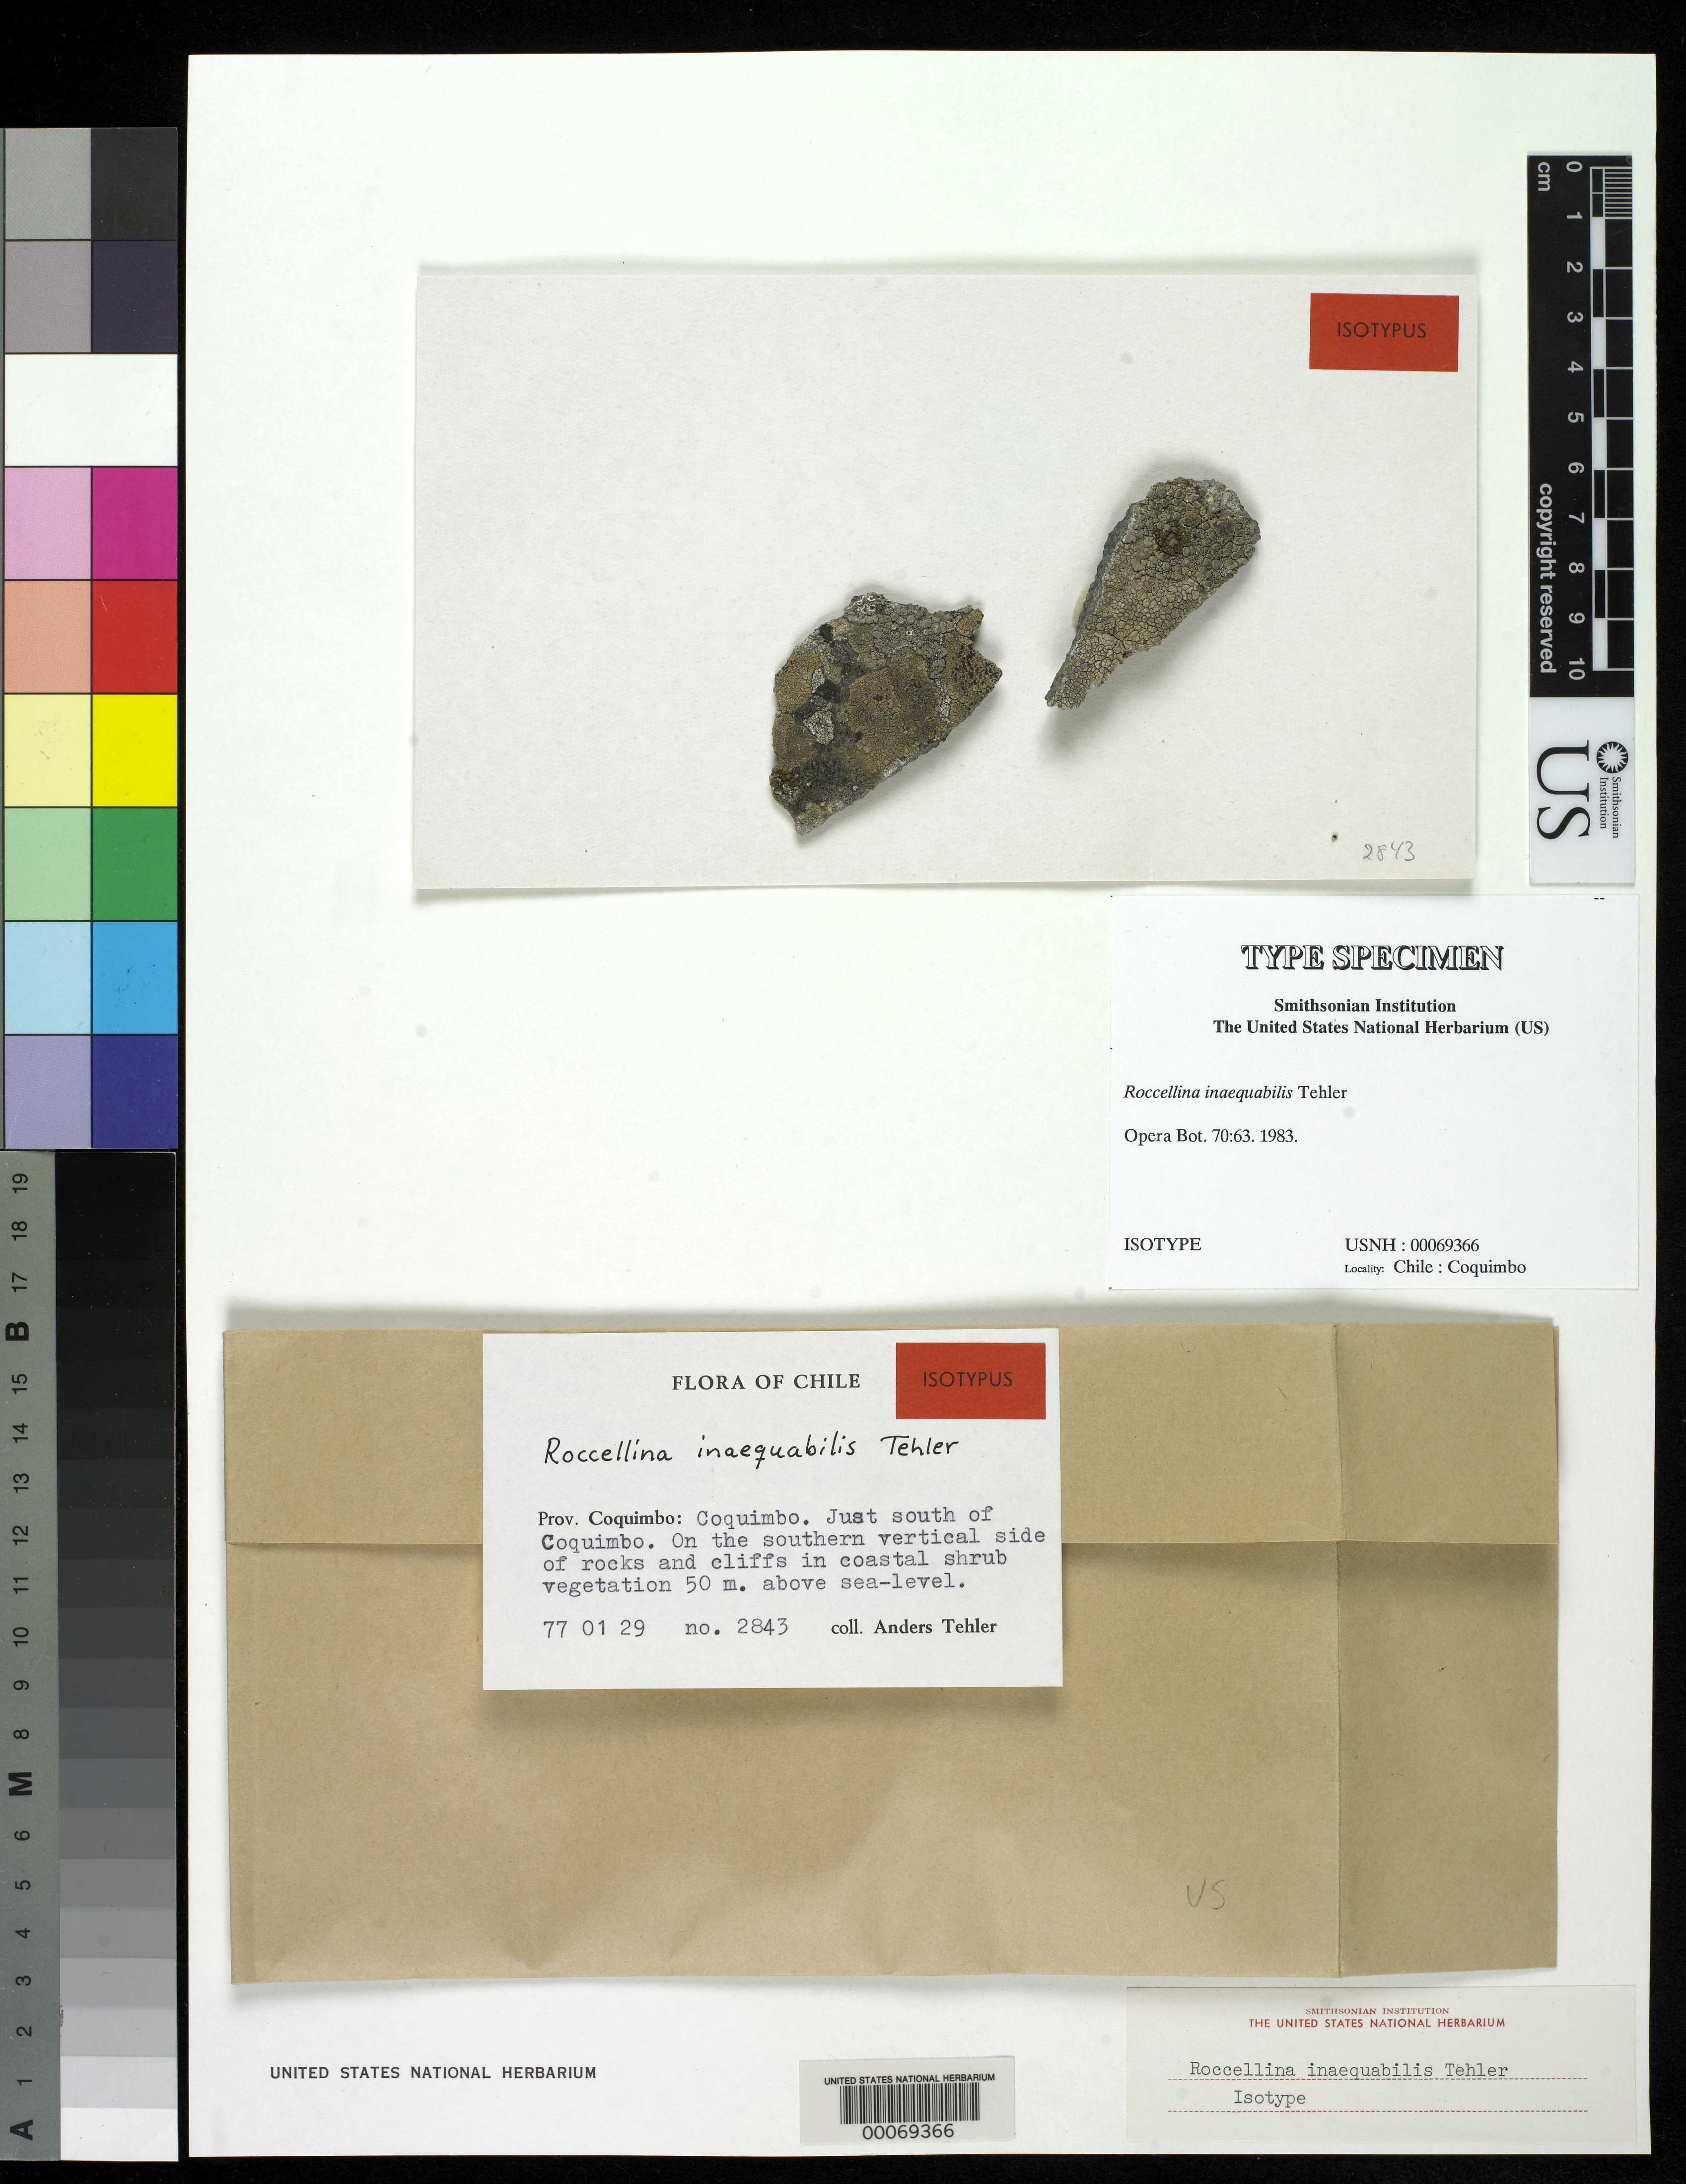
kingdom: Fungi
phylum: Ascomycota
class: Arthoniomycetes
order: Arthoniales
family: Roccellaceae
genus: Roccellina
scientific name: Roccellina inaequabilis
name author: Tehler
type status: Isotype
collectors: A. Tehler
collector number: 2843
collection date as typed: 29 Jan 1977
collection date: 1977-01-29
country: Chile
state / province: Coquimbo (IV)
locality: Coquimbo, just S of the town.